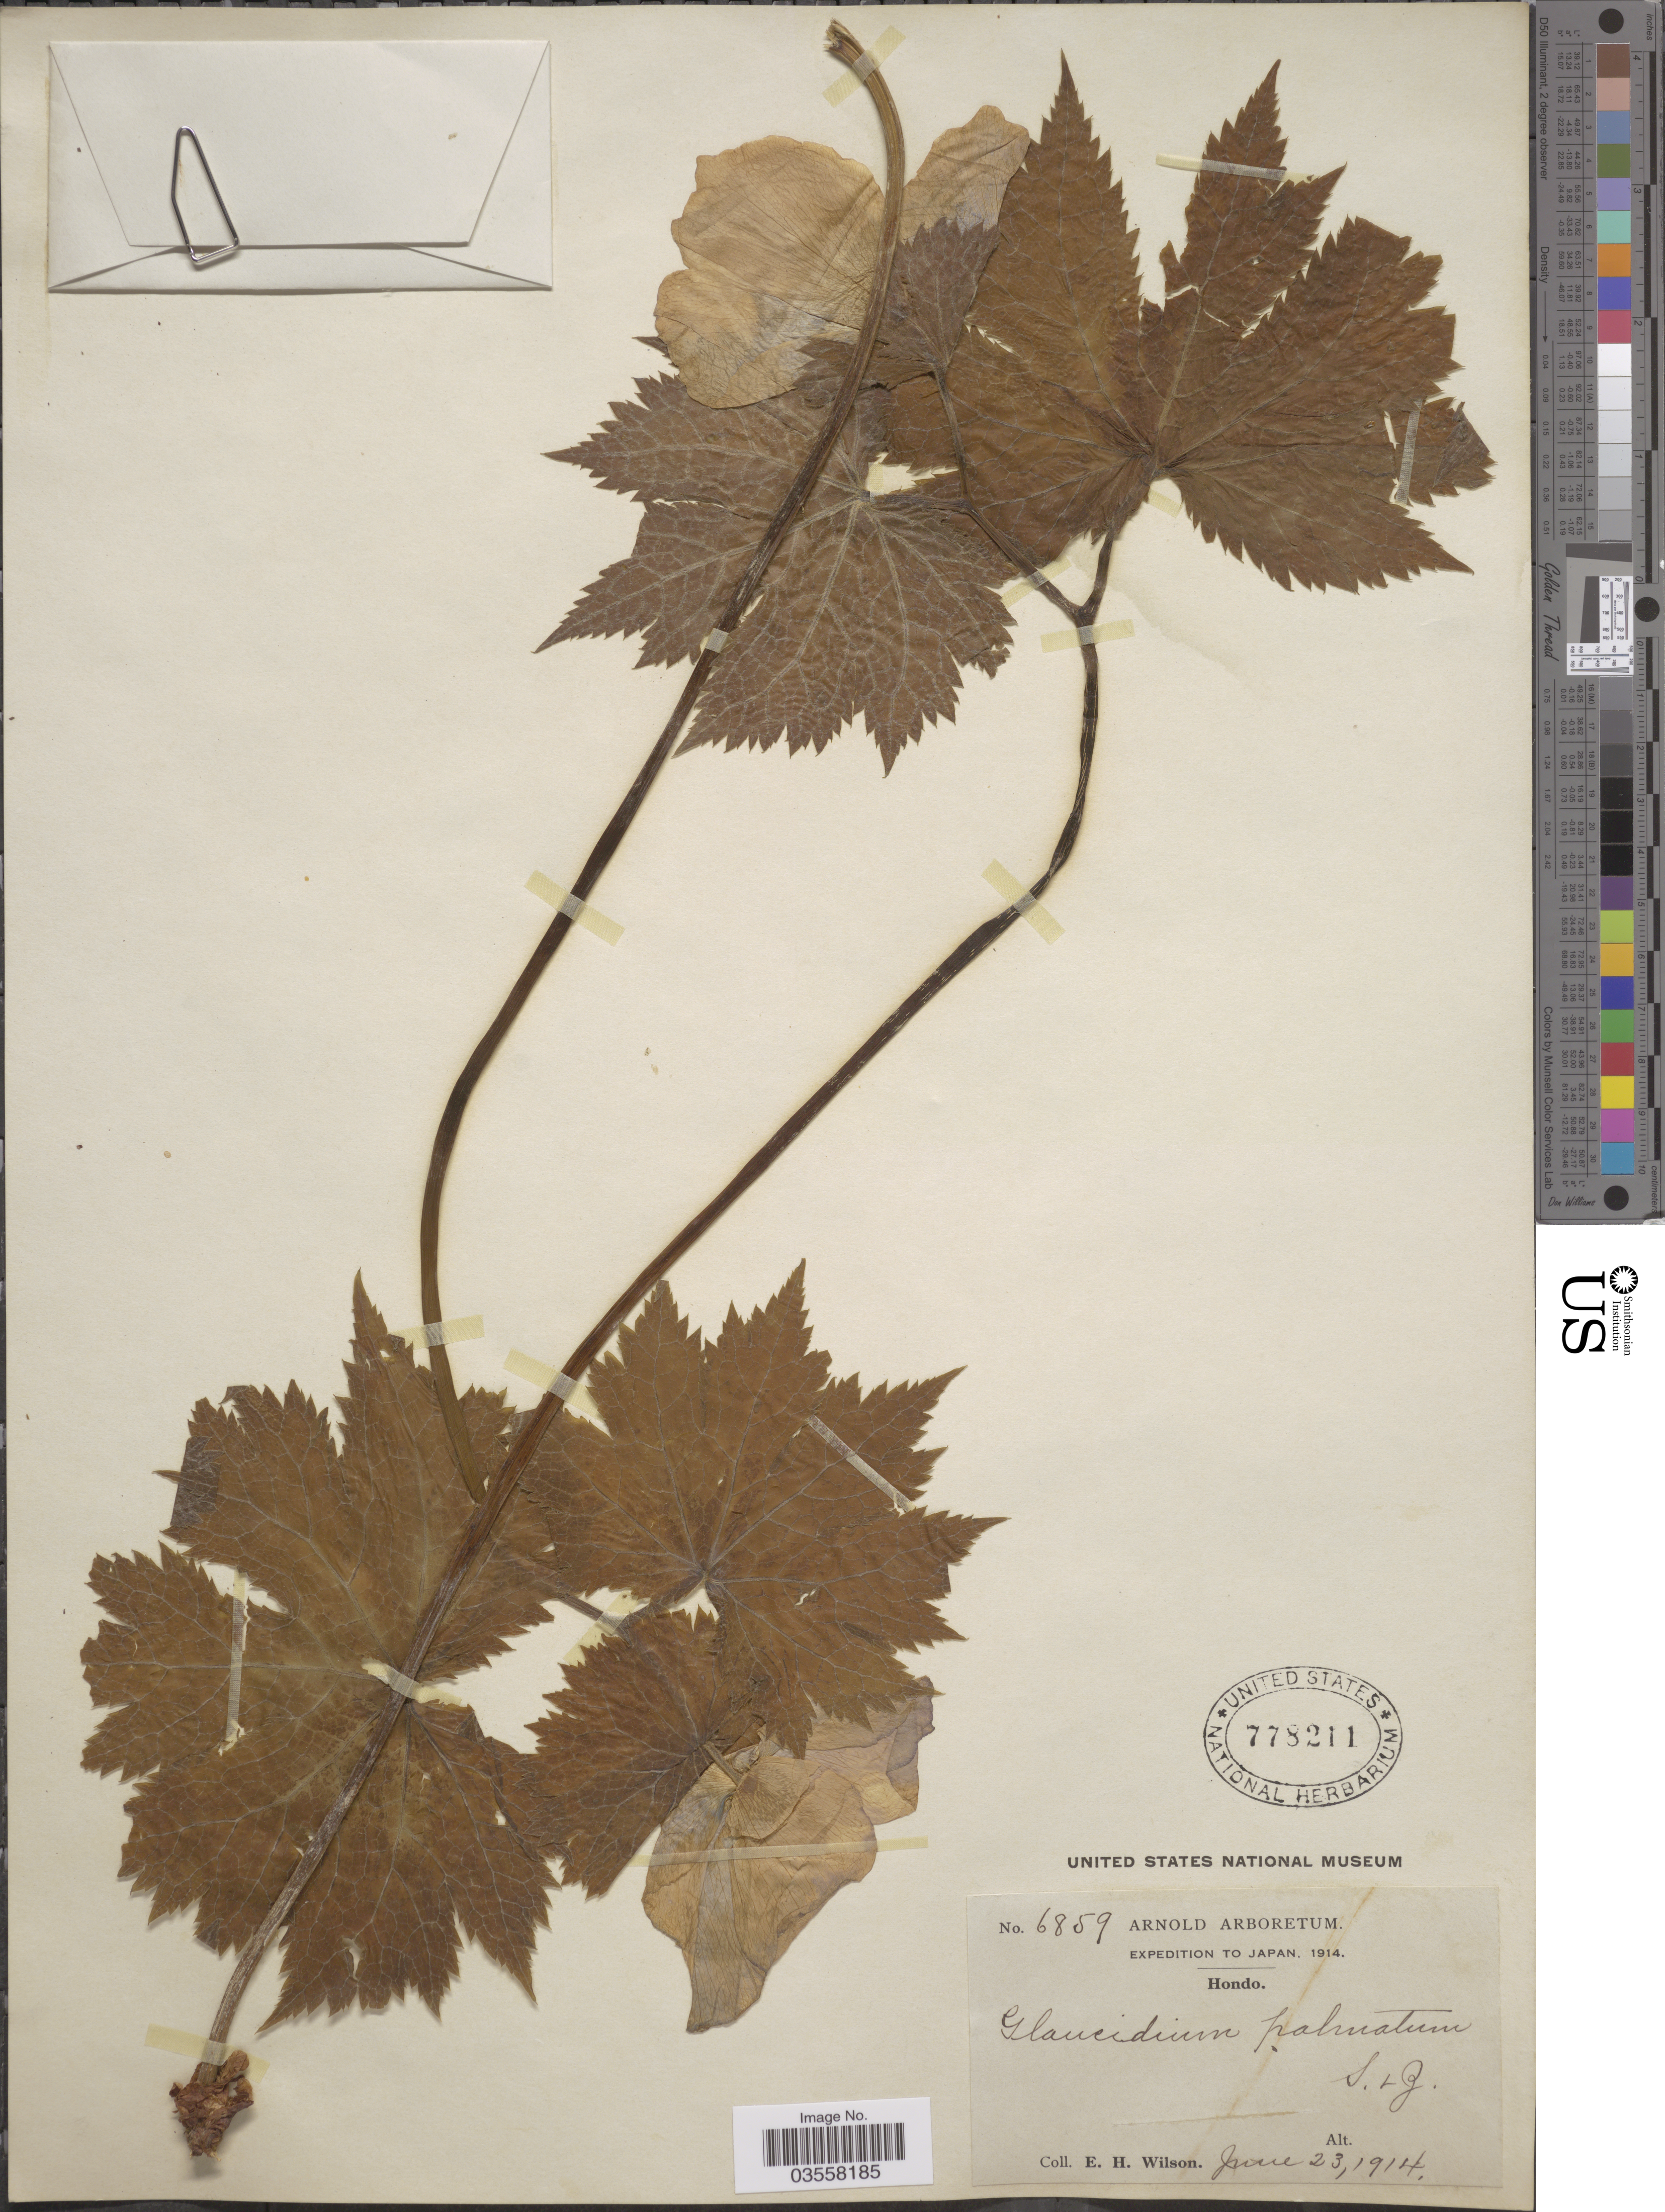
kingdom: Plantae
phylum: Tracheophyta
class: Magnoliopsida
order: Ranunculales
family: Ranunculaceae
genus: Glaucidium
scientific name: Glaucidium palmatum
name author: Siebold & Zucc.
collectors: E. Wilson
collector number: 6859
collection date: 1914-06-23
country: Japan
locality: Hondo.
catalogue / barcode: US 778211